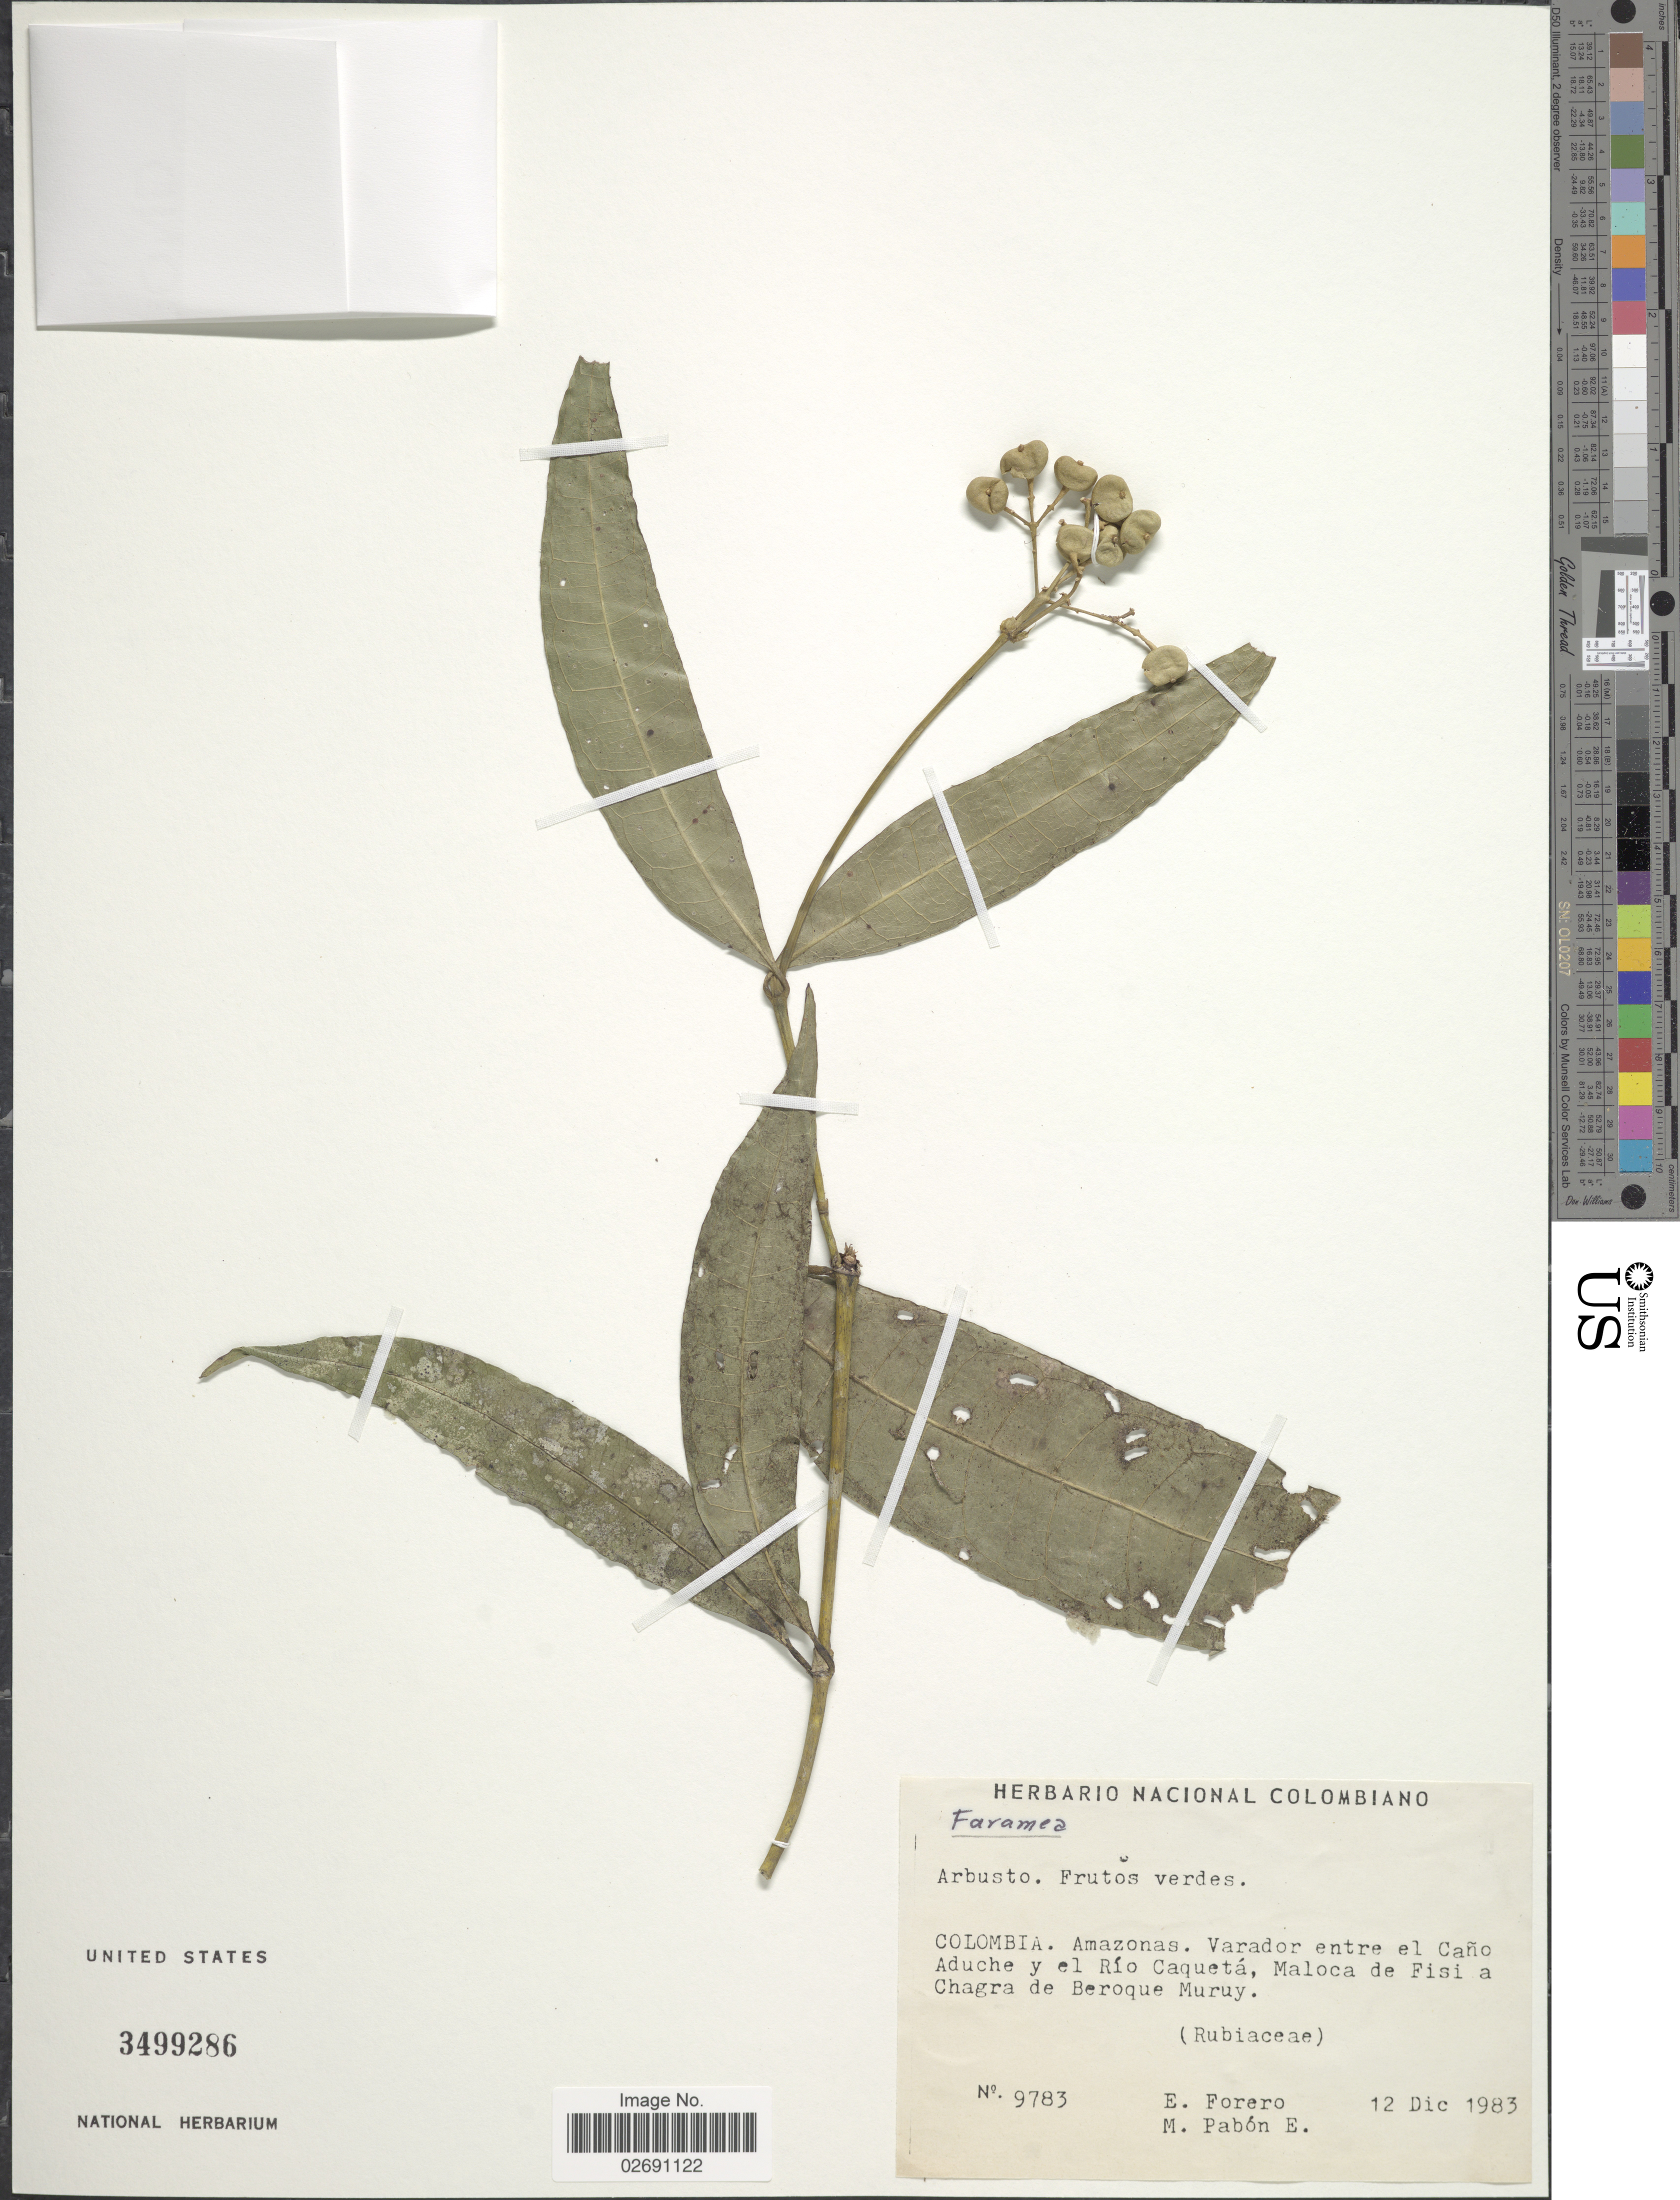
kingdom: Plantae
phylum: Tracheophyta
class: Magnoliopsida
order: Gentianales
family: Rubiaceae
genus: Faramea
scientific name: Faramea sp.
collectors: E. Forero & M. A. Pabon E.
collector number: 9783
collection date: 1983-12-12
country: Colombia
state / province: Amazônas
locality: Varador entre el Cano Aduche y el Rio Caqueta, Maloca de Fisi a Chagra de Beroque Muruy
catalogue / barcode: US 3499286